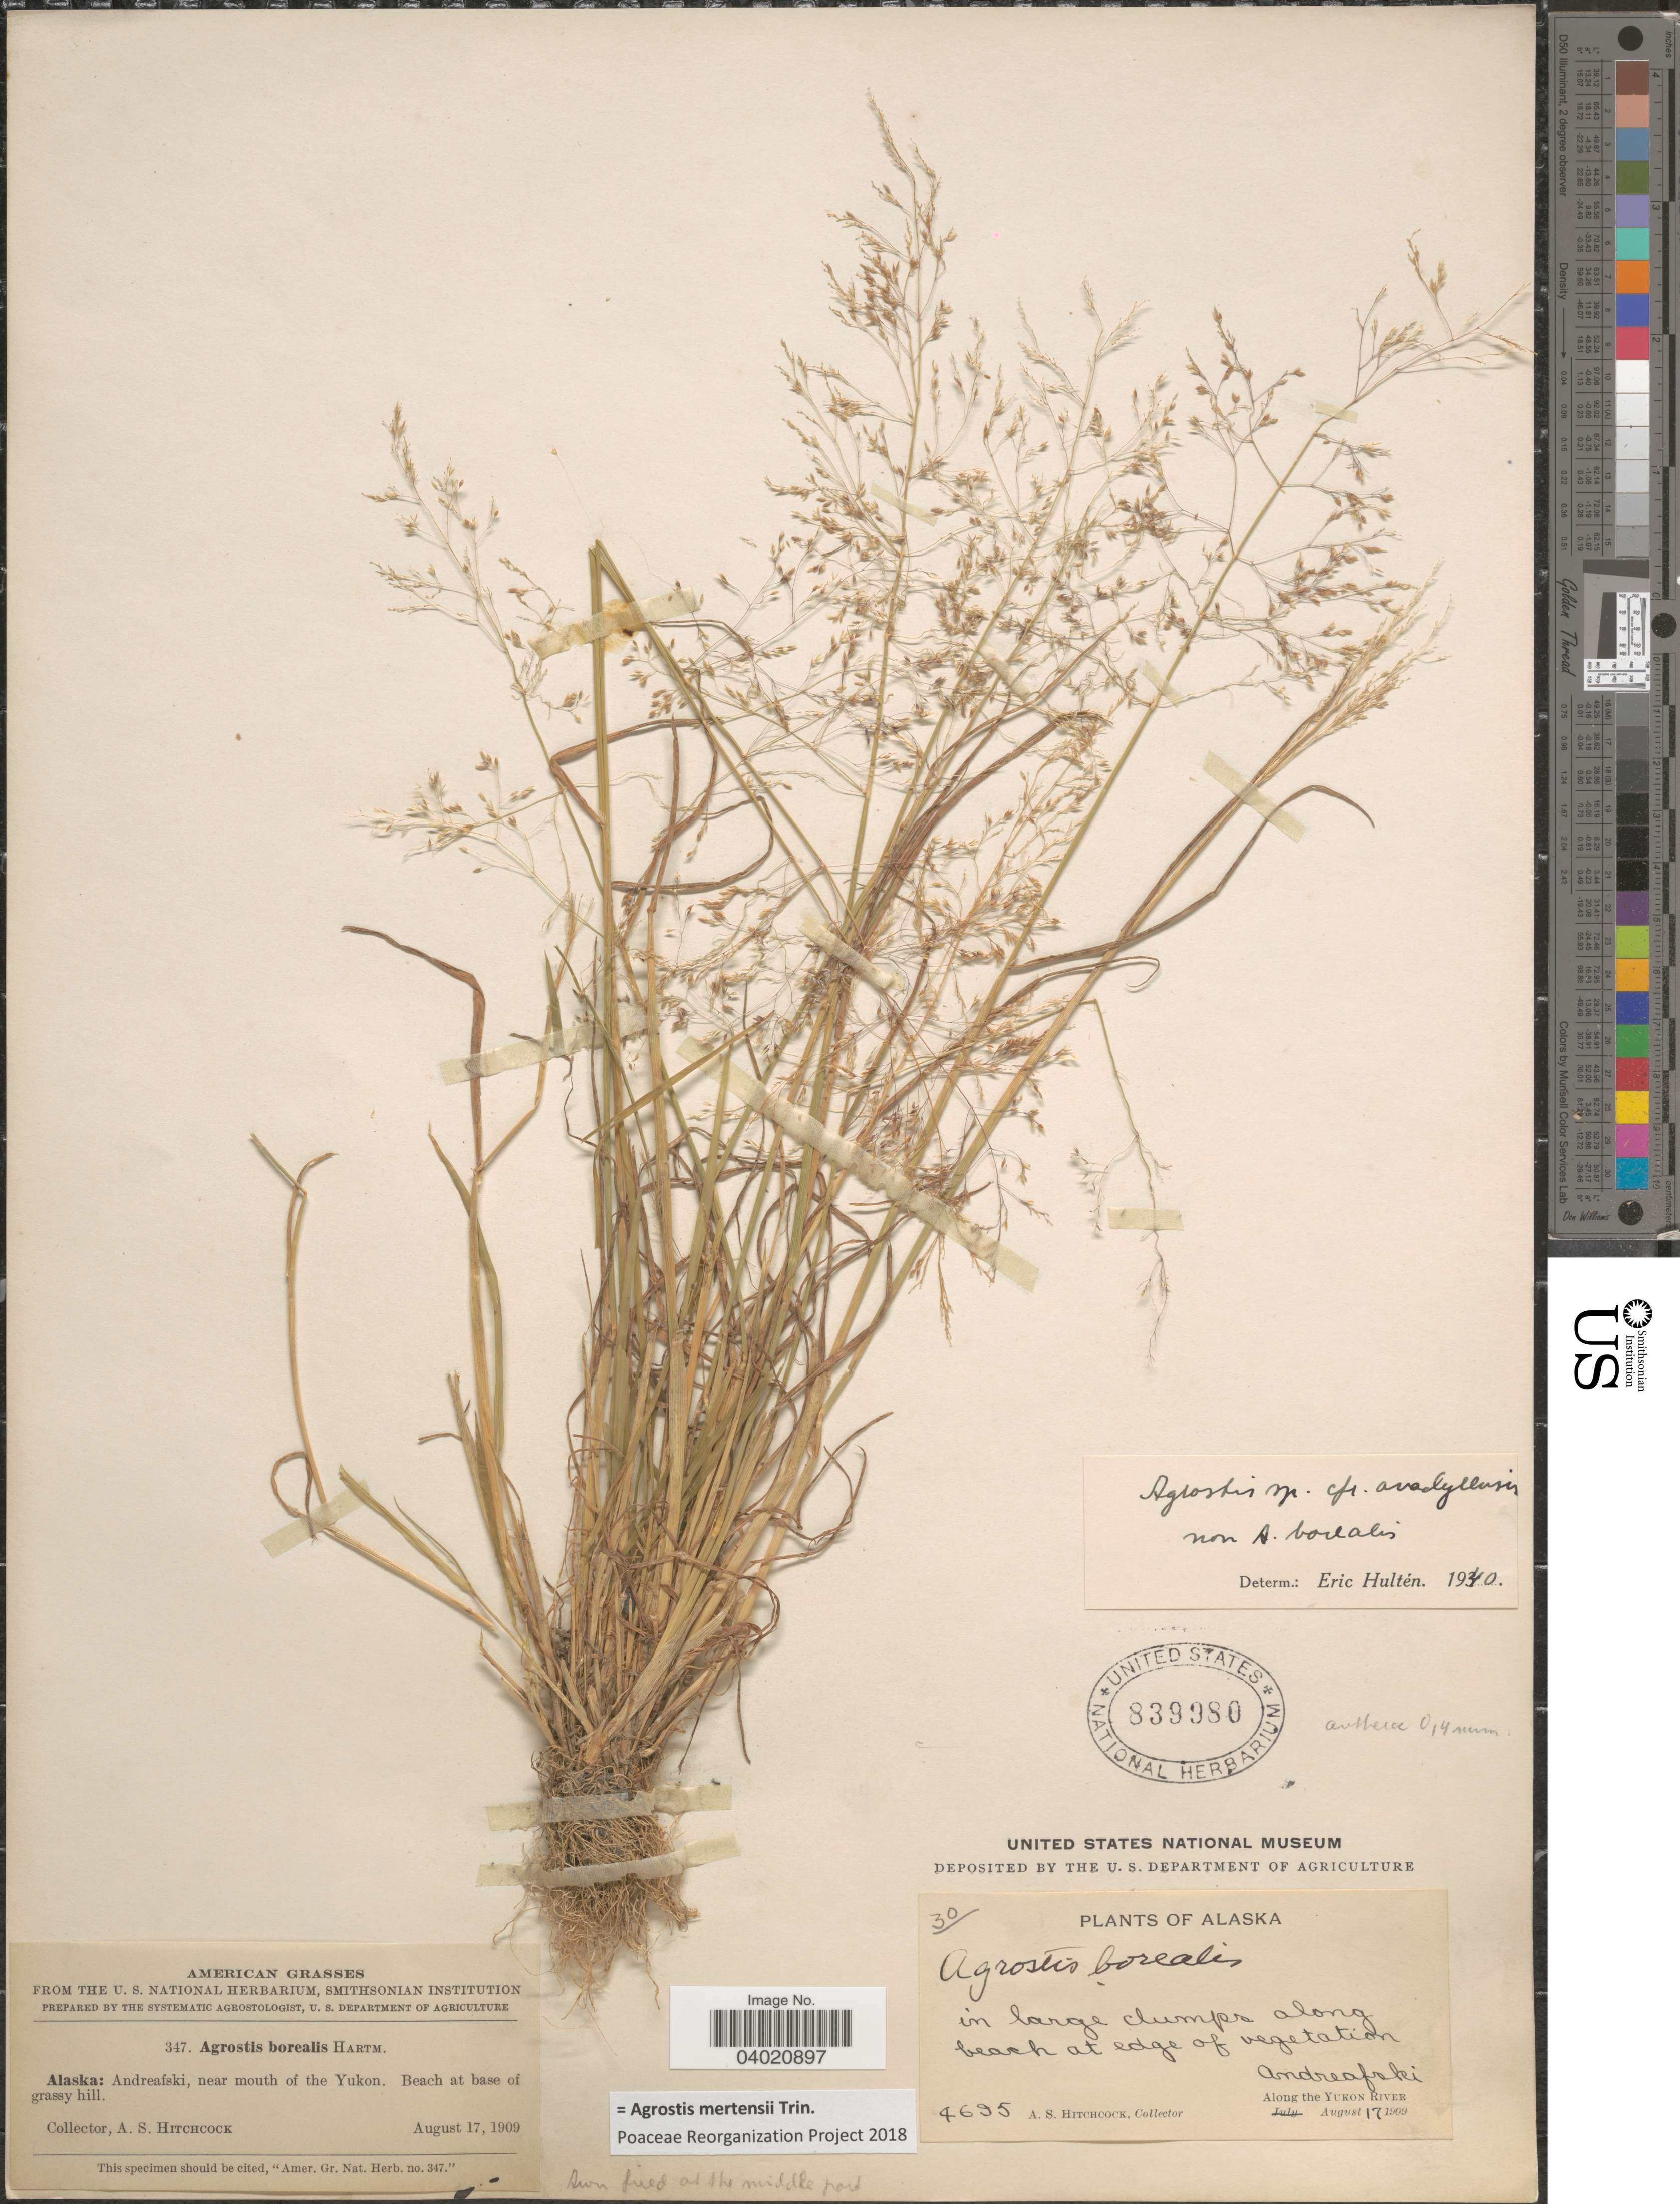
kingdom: Plantae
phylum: Tracheophyta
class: Liliopsida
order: Poales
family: Poaceae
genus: Agrostis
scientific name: Agrostis mertensii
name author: Trin.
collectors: A. S. Hitchcock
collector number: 347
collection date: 1909-08-17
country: United States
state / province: Alaska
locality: Andreafski, near mouth of the Yukon. Beach at base of grassy hill. Along the Yukon River.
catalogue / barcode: US 839980